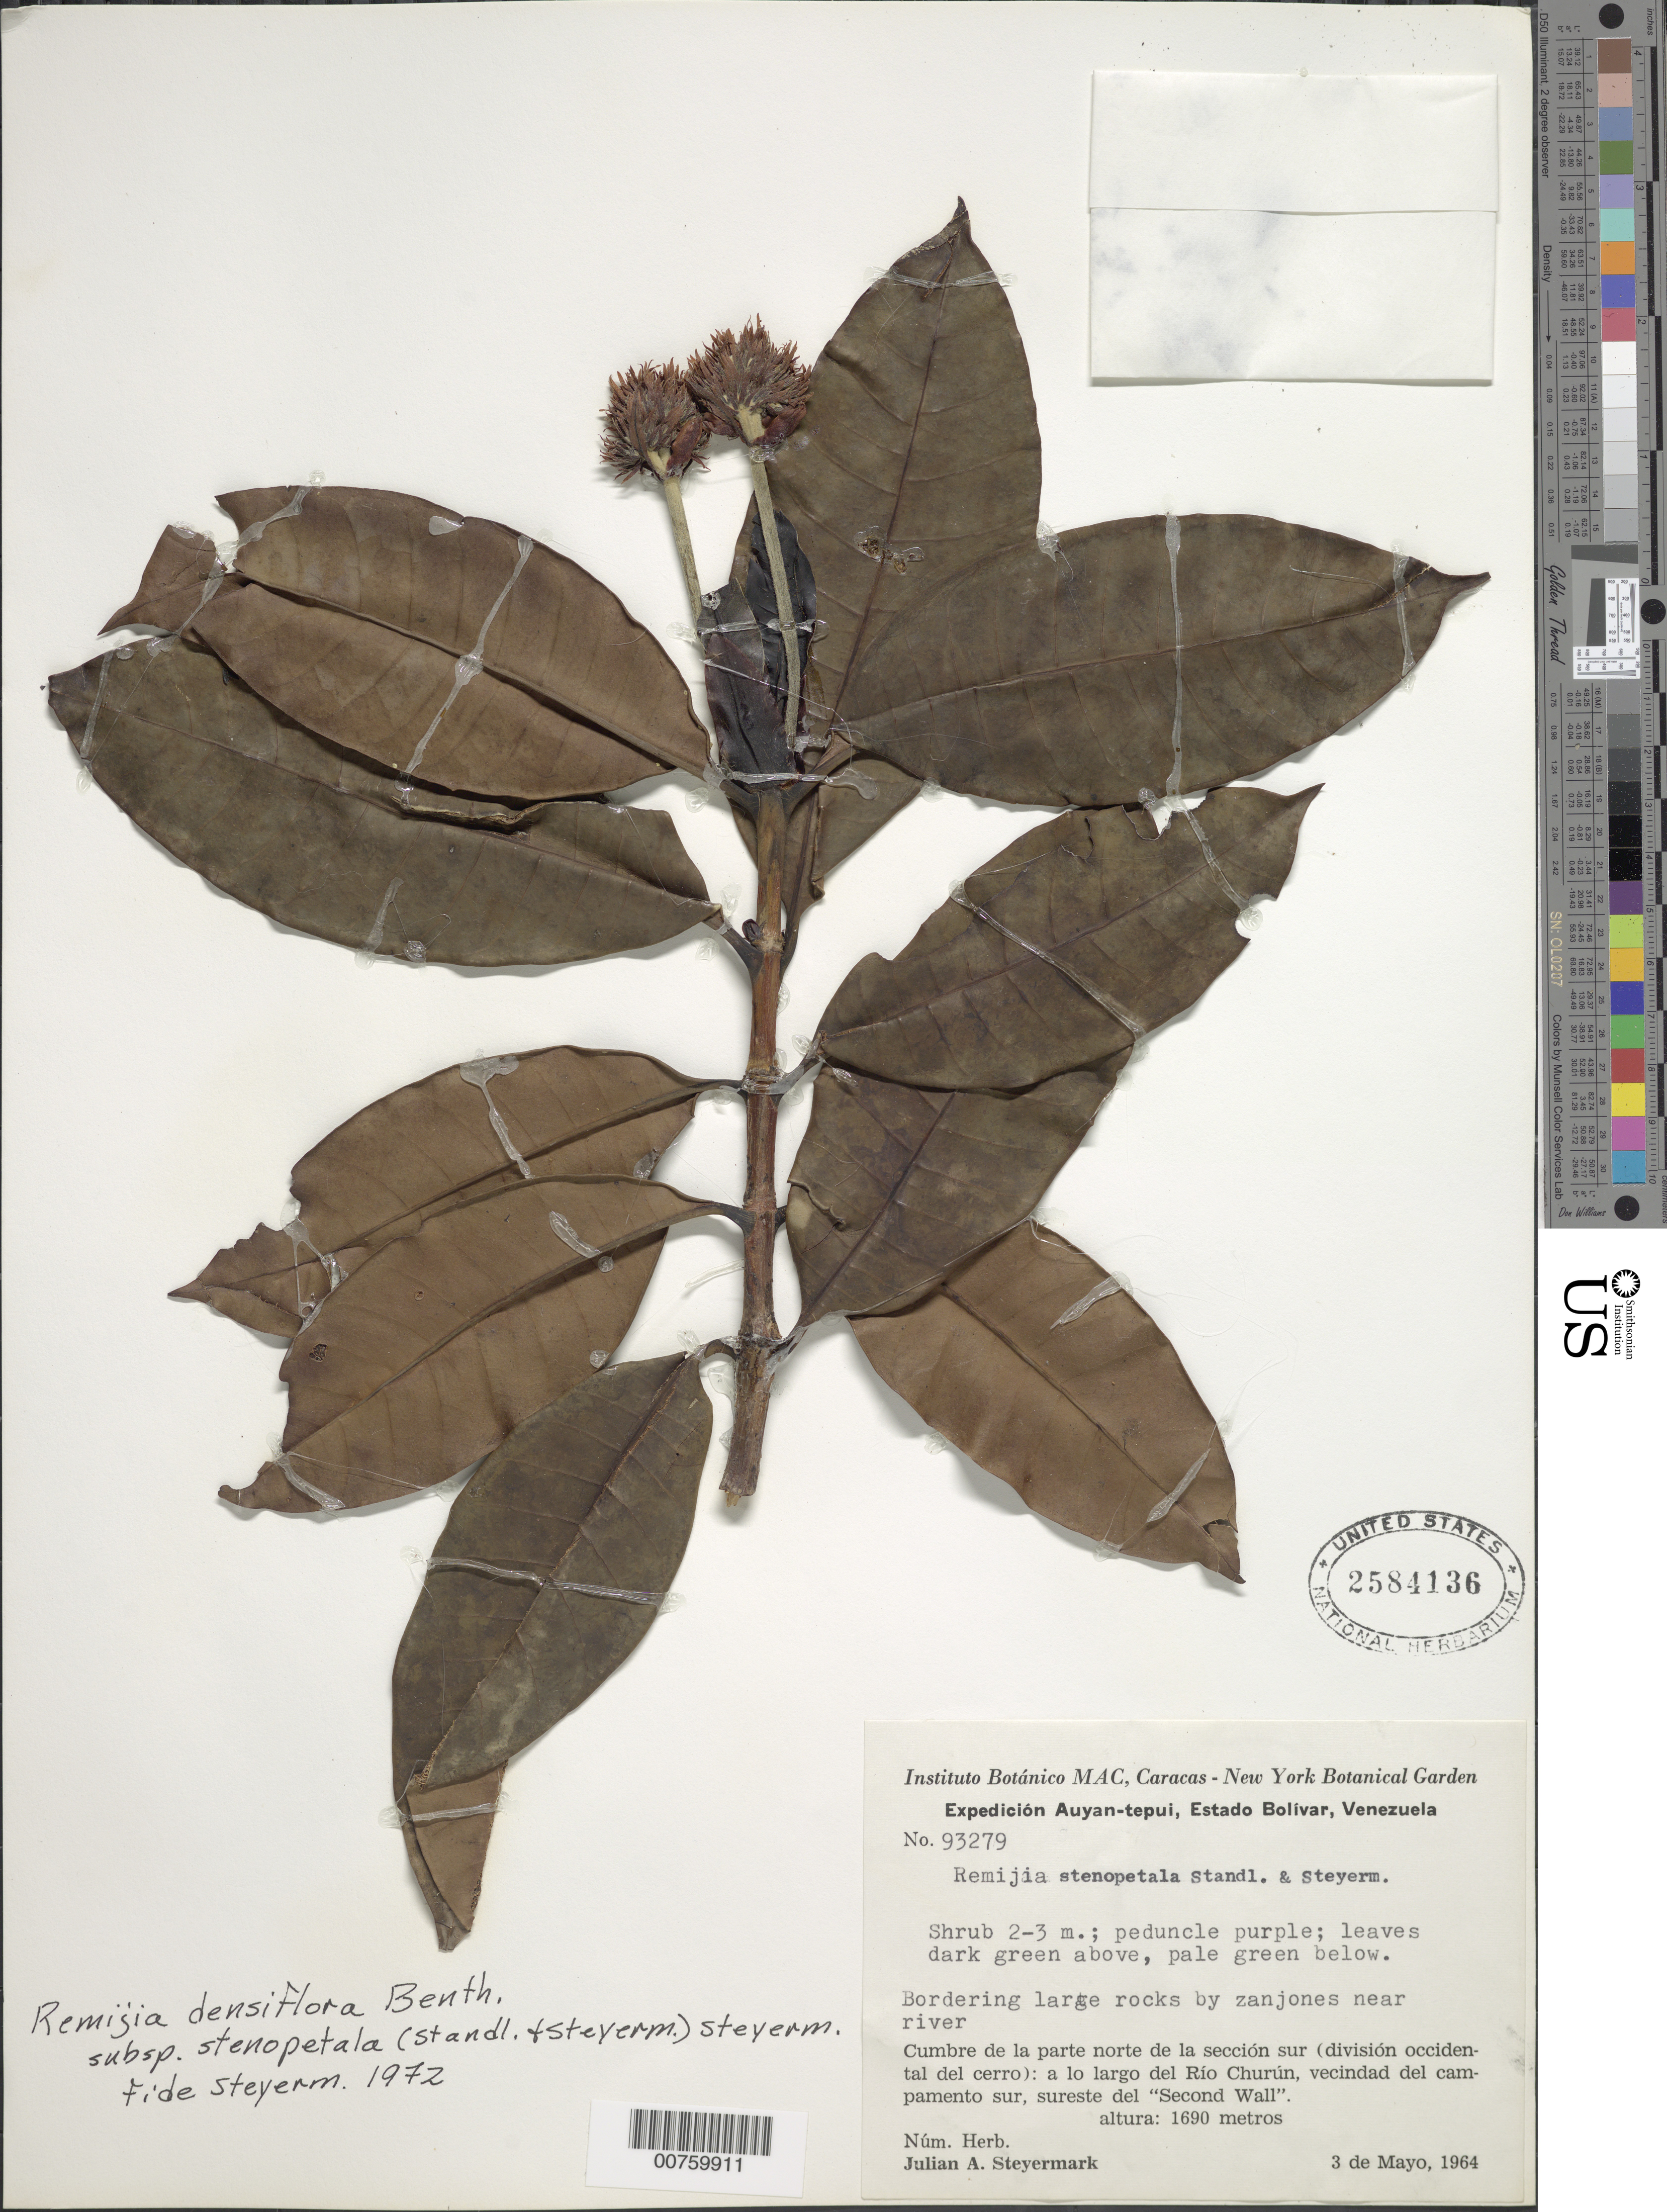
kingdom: Plantae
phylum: Tracheophyta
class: Magnoliopsida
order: Gentianales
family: Rubiaceae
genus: Remijia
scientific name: Remijia densiflora subsp. stenopetala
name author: (Standl. & Steyerm.) Steyerm.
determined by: Steyermark, Julian A., (VEN)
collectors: J. Steyermark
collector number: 93279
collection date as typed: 3-May-64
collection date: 1964-05-03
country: Venezuela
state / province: Bolívar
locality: Auyan-tepuí, Río Churún, vec del campamento sur, SE del "Second Wall"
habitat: Bordering large rocks by zanjones near river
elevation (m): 1690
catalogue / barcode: US 2584136